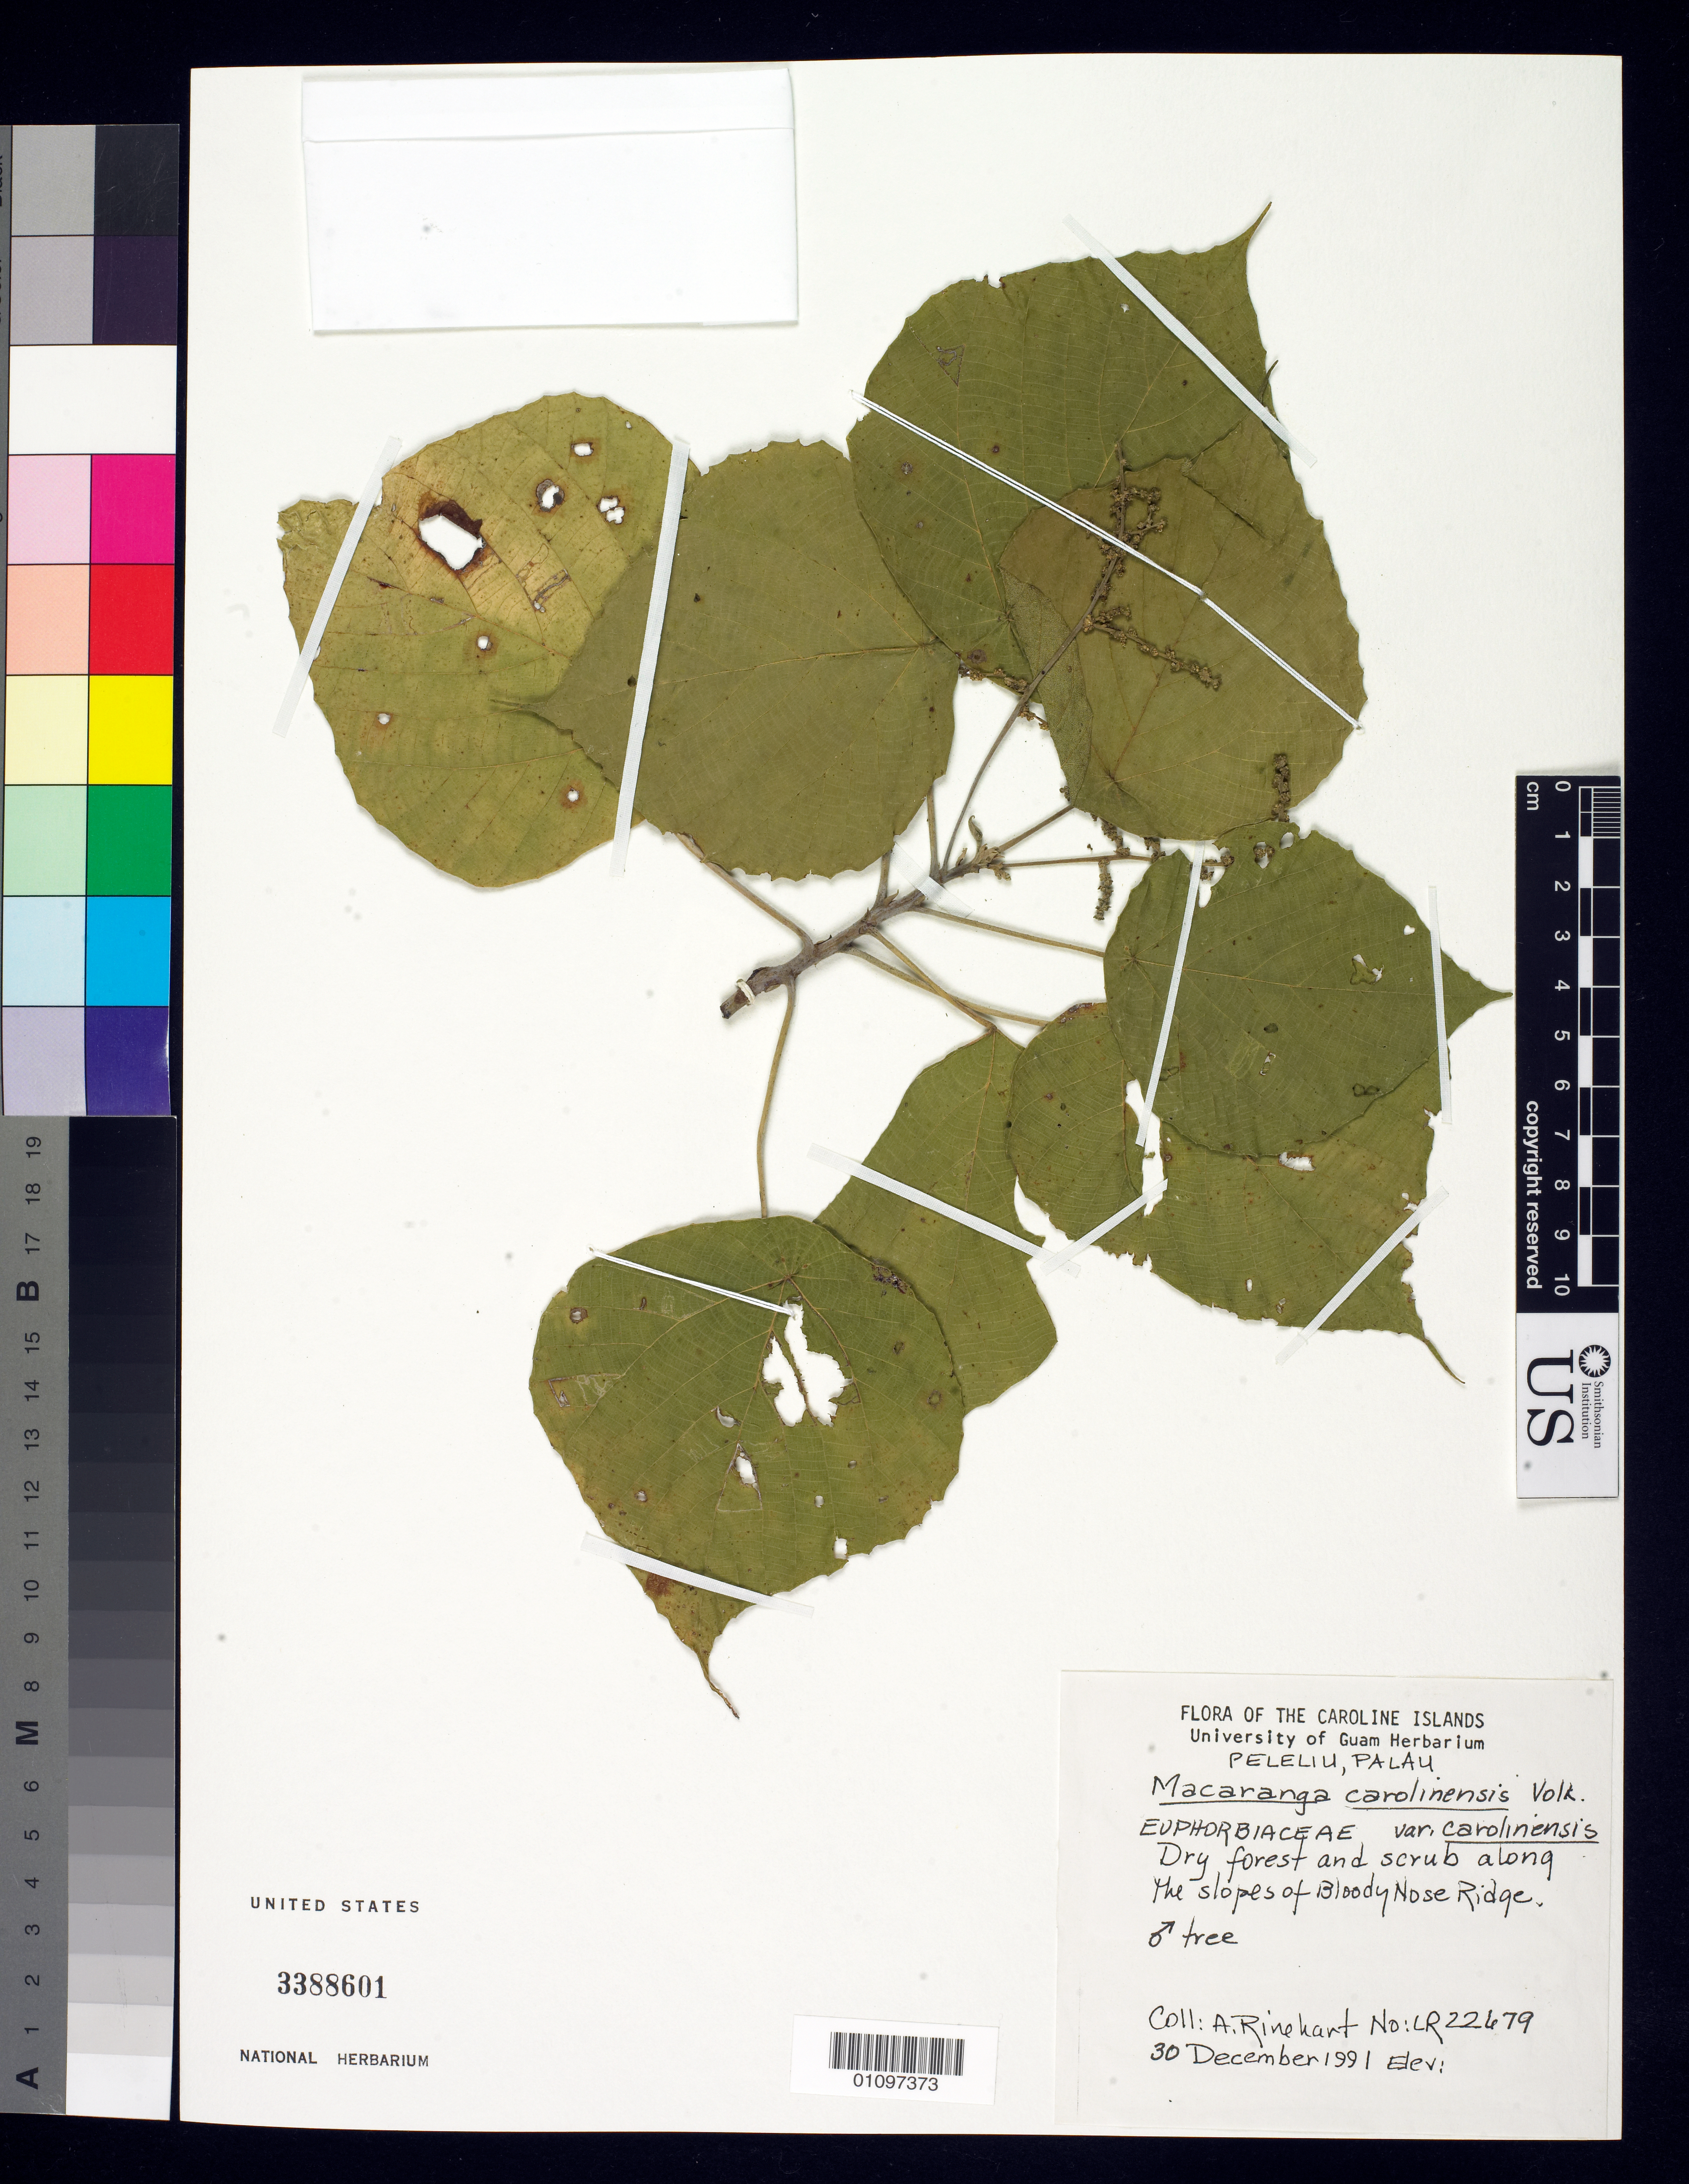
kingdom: Plantae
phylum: Tracheophyta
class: Magnoliopsida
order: Malpighiales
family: Euphorbiaceae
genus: Macaranga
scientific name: Macaranga carolinensis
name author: Volkens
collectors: A. Rinehart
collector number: LR22679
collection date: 1991-12-30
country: Palau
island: Beliliou [Peleliu]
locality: Peleliu, Palau, the slopes of bloody nose ridge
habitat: Dry forest and scrub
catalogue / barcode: US 3388601